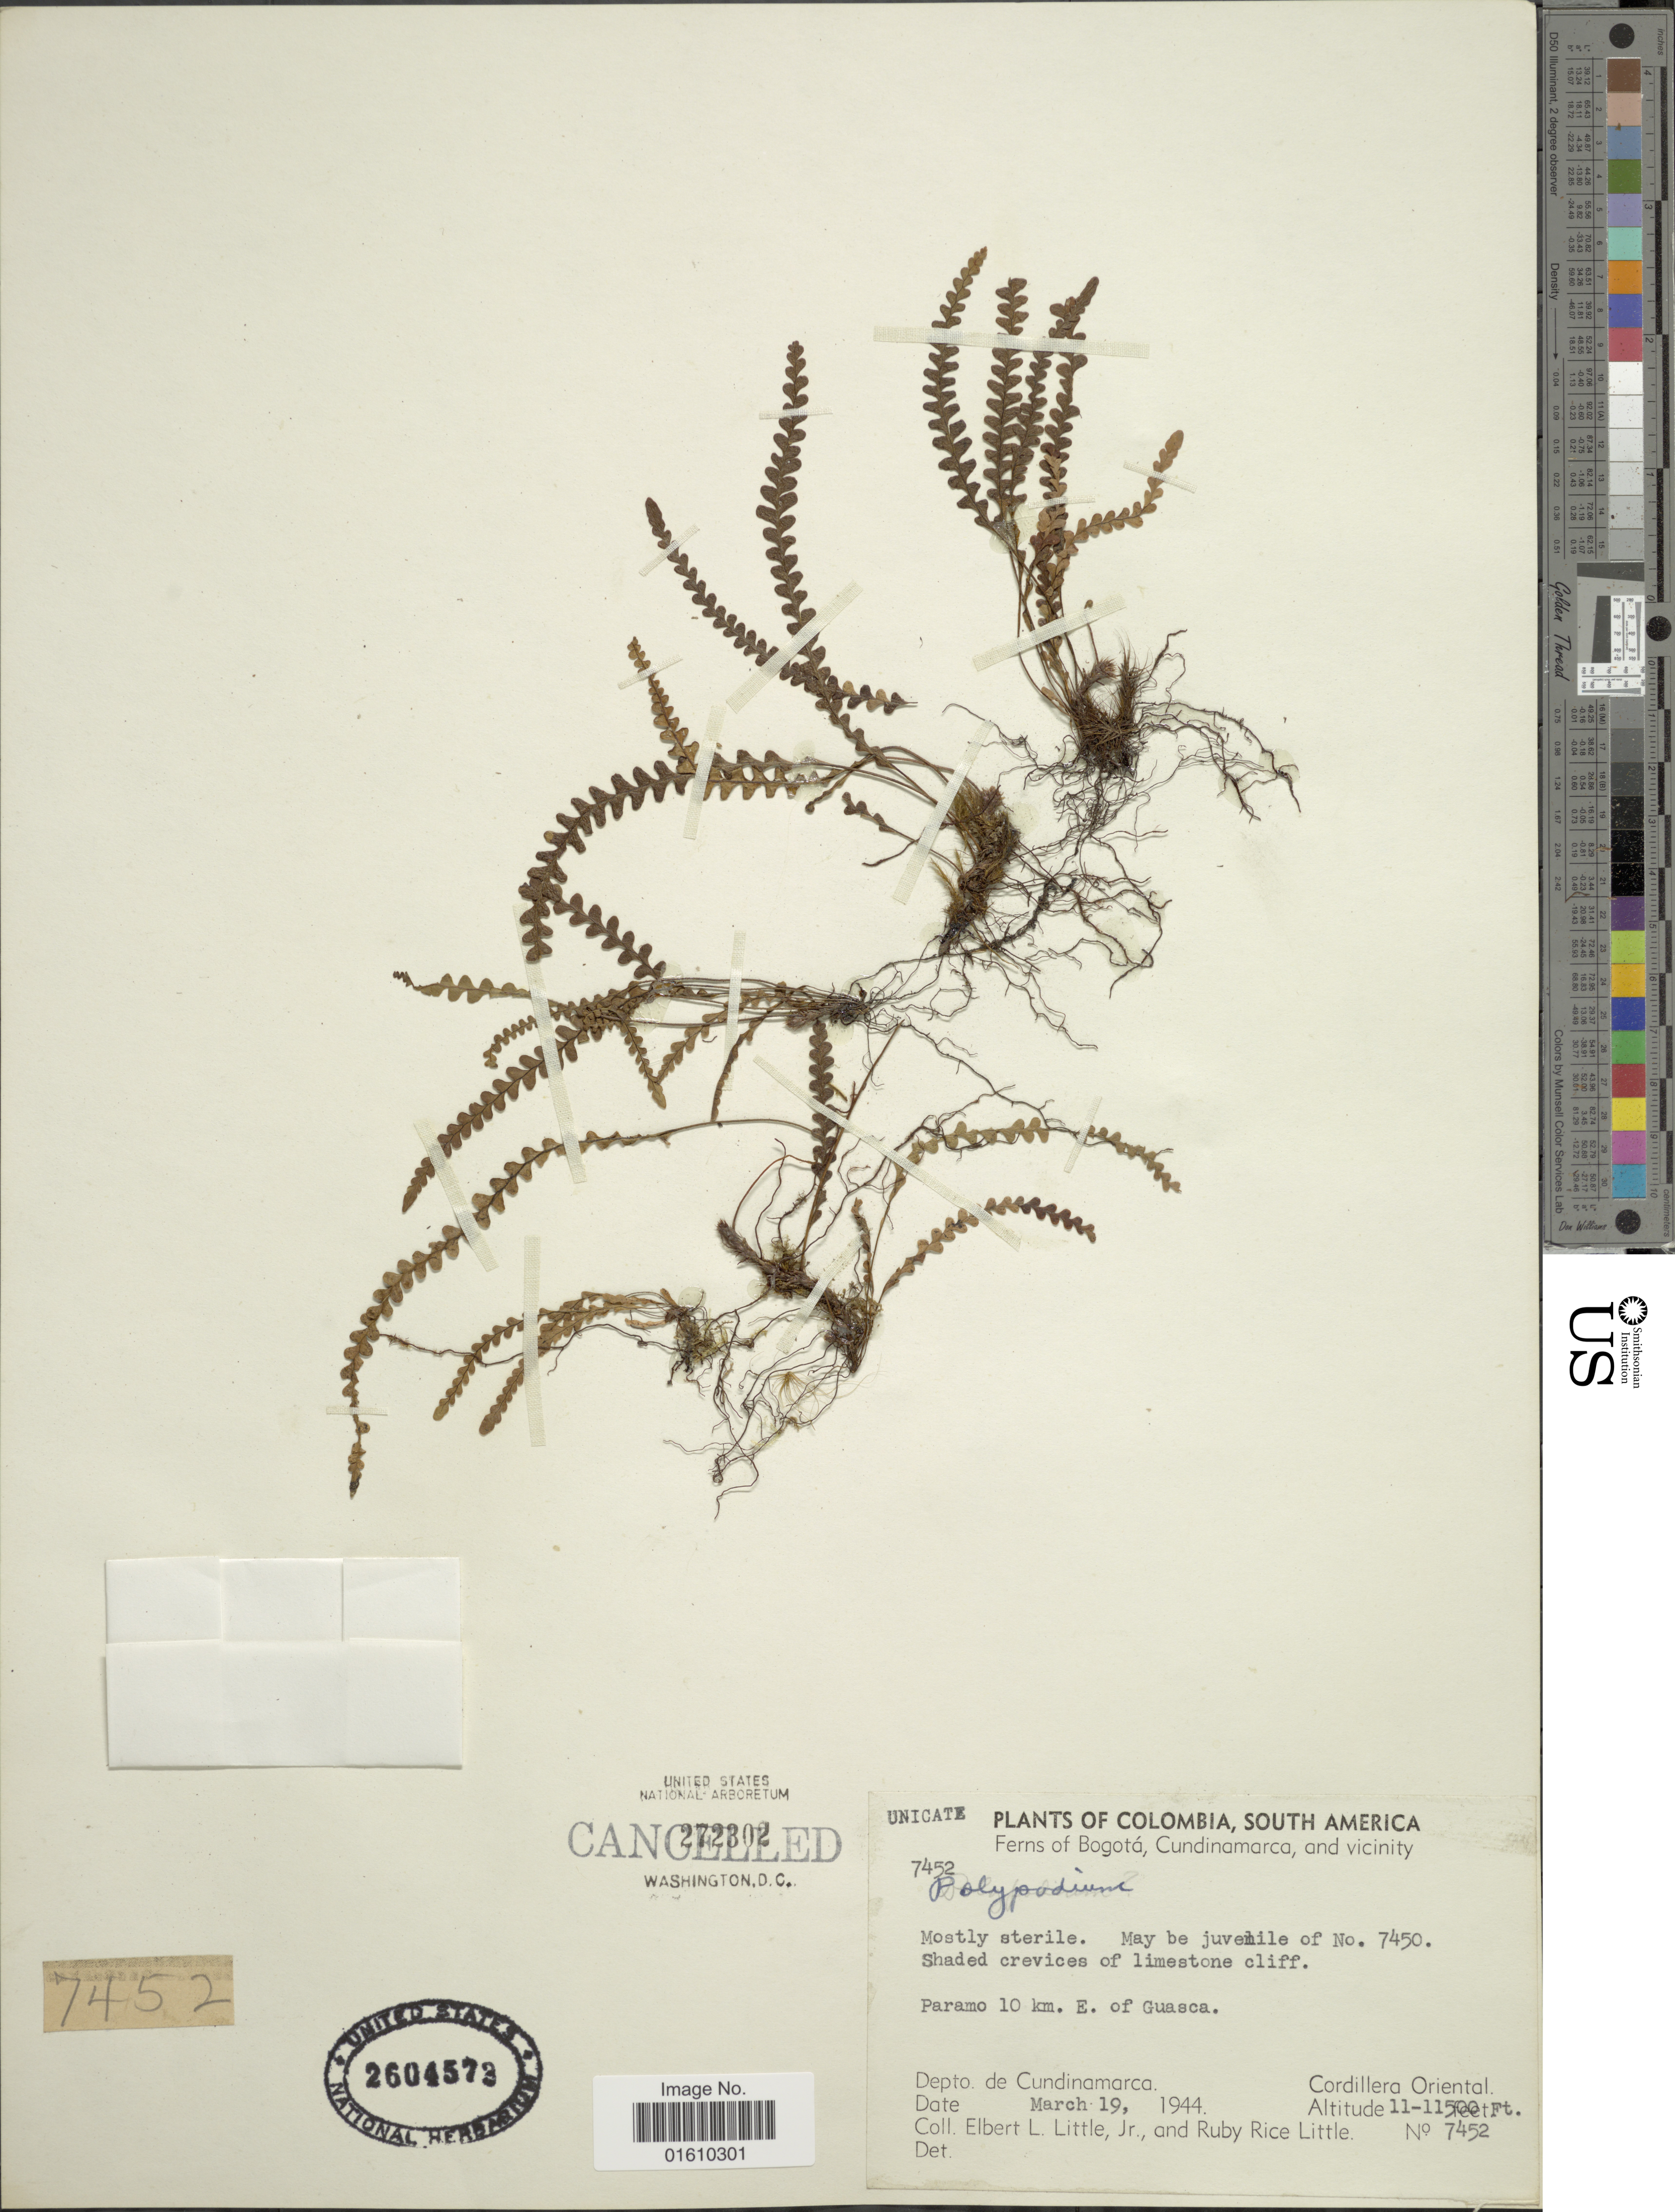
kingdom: Plantae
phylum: Tracheophyta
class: Polypodiopsida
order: Polypodiales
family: Polypodiaceae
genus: Melpomene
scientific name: Melpomene sp.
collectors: E. L. Little & R. R. Little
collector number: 7452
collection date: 1944-03-19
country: Colombia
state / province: Cundinamarca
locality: Ferns of Bogotá, and vicinity, Paramo 10 km. E. of Guasca, Cordillera Oriental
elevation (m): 3353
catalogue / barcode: US 2604573